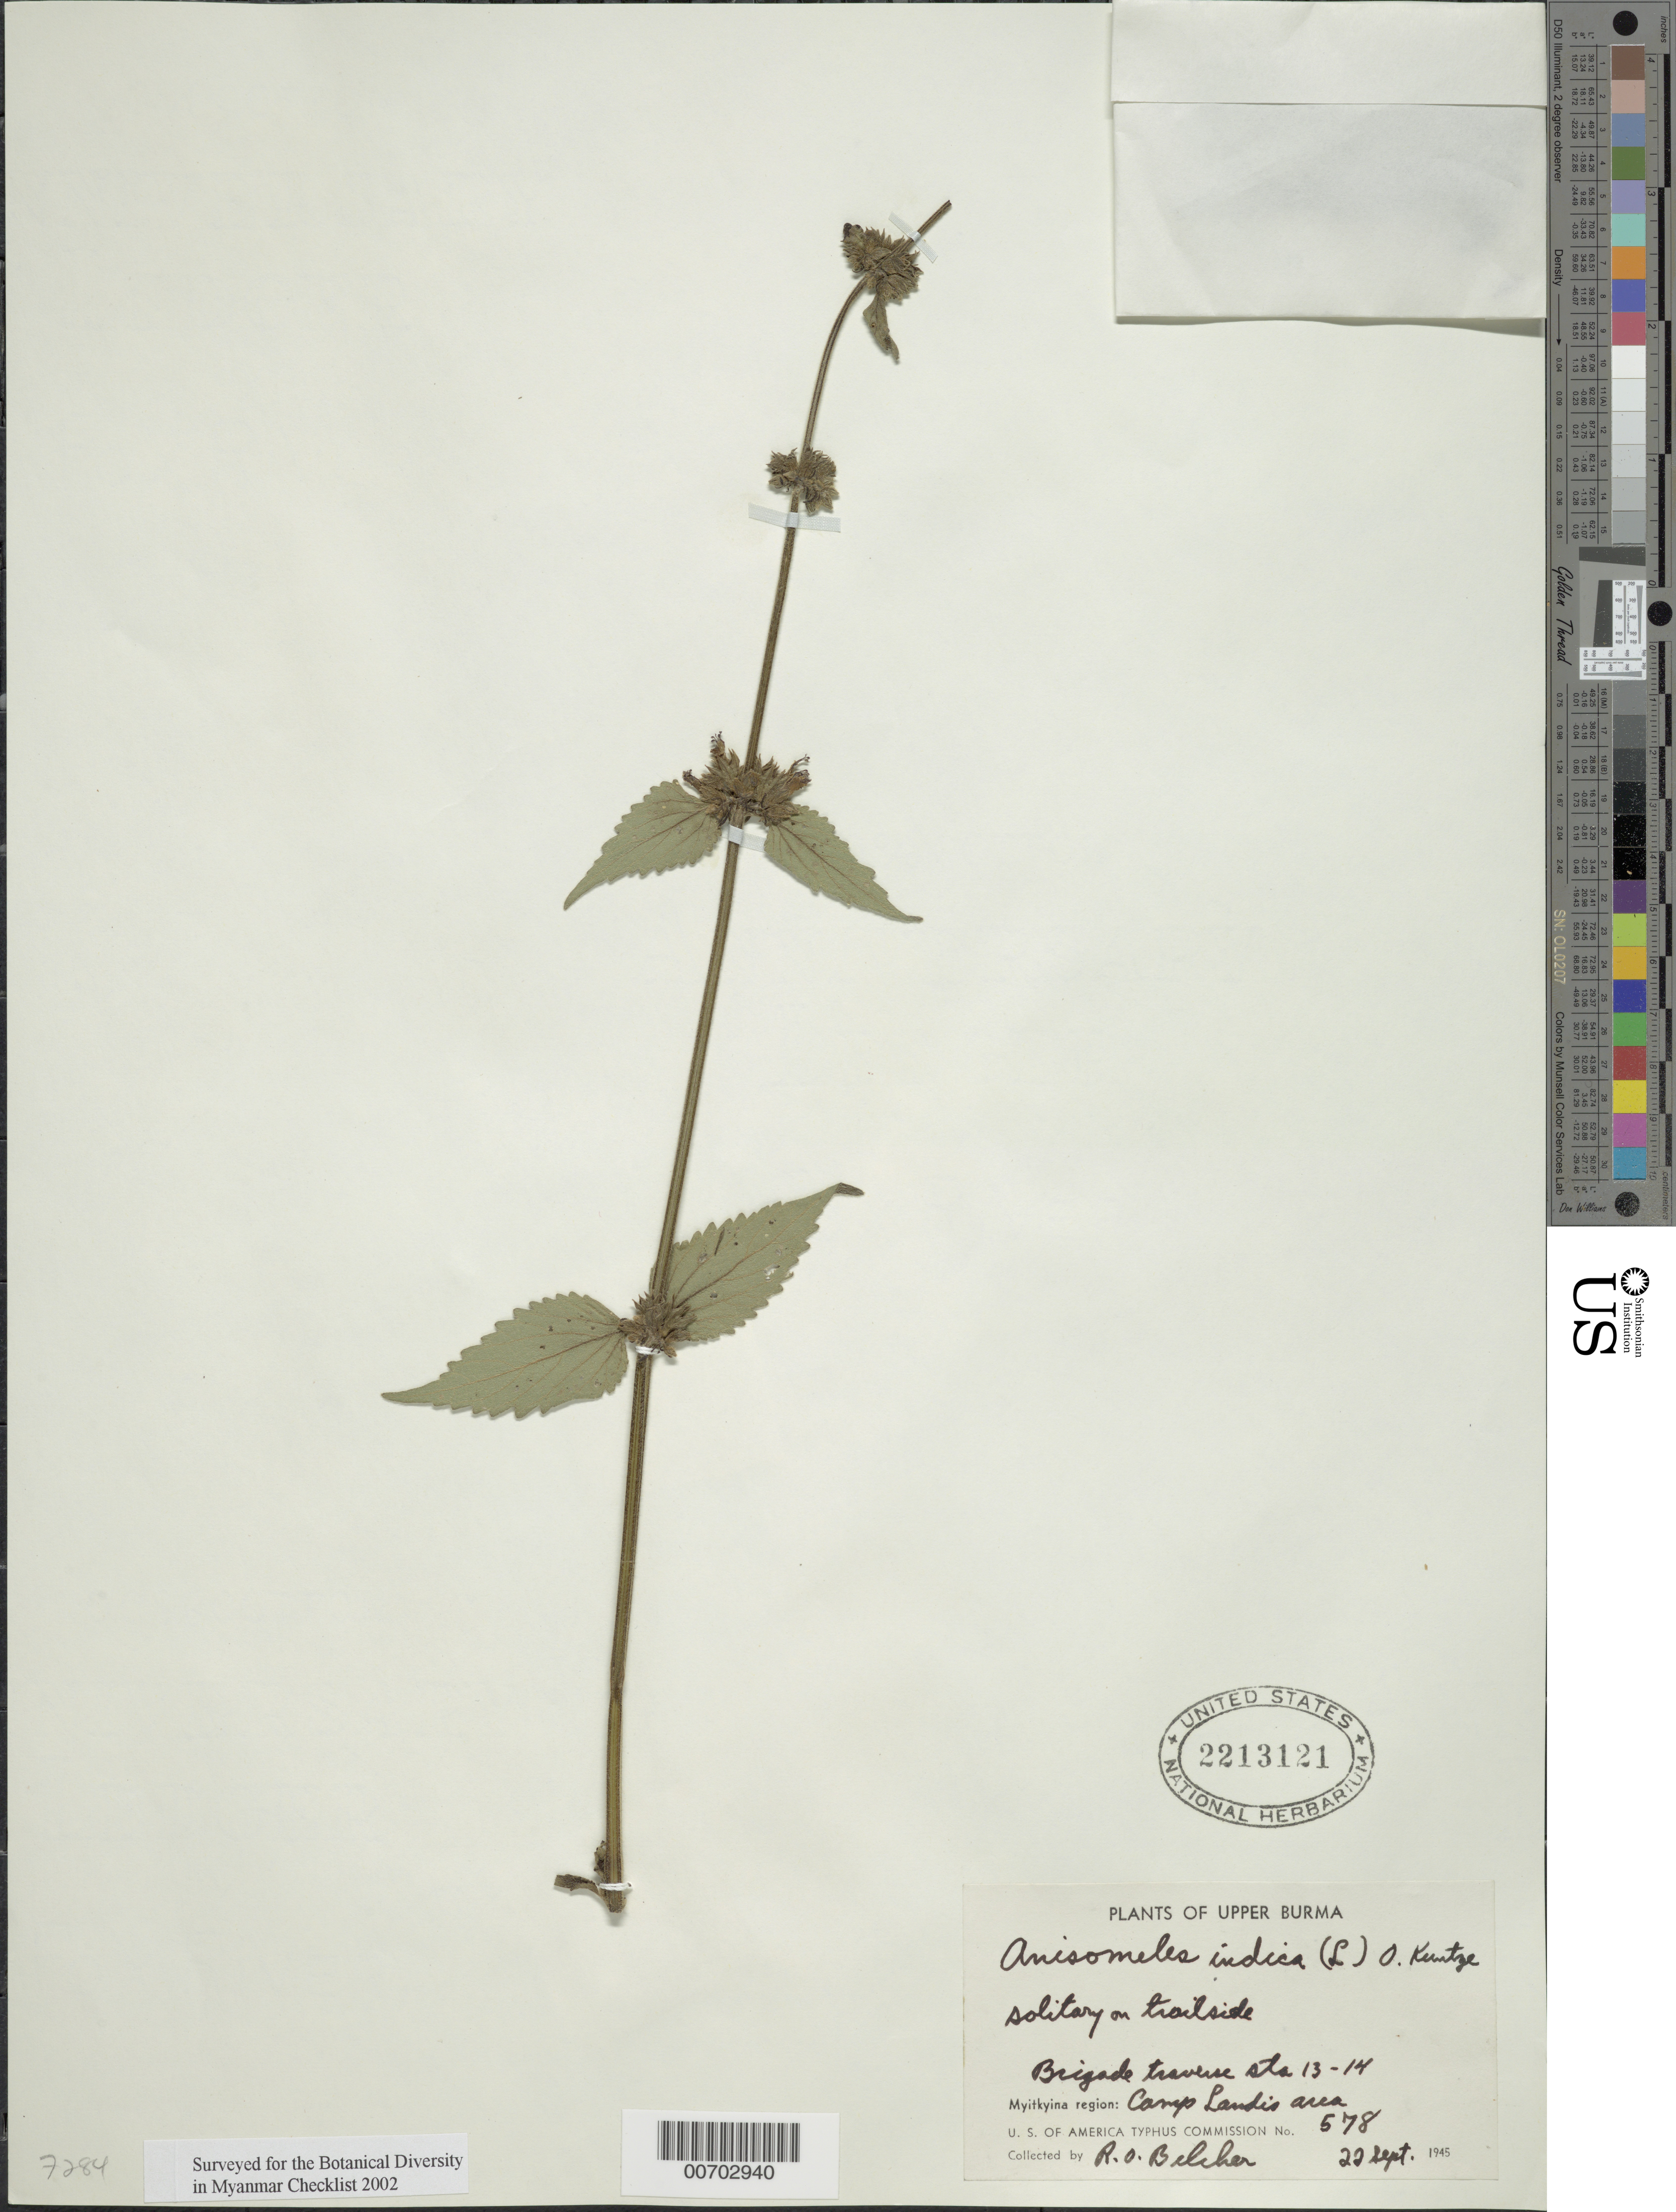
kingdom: Plantae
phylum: Tracheophyta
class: Magnoliopsida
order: Lamiales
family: Lamiaceae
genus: Anisomeles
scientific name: Anisomeles indica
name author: (L.) Kuntze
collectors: R. Belcher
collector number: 578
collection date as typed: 22 Sep 1945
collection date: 1945-09-22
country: Myanmar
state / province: Kachin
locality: Myitkyina, Camp Landis area, Sta. 13-14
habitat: Trailside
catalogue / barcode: US 2213121